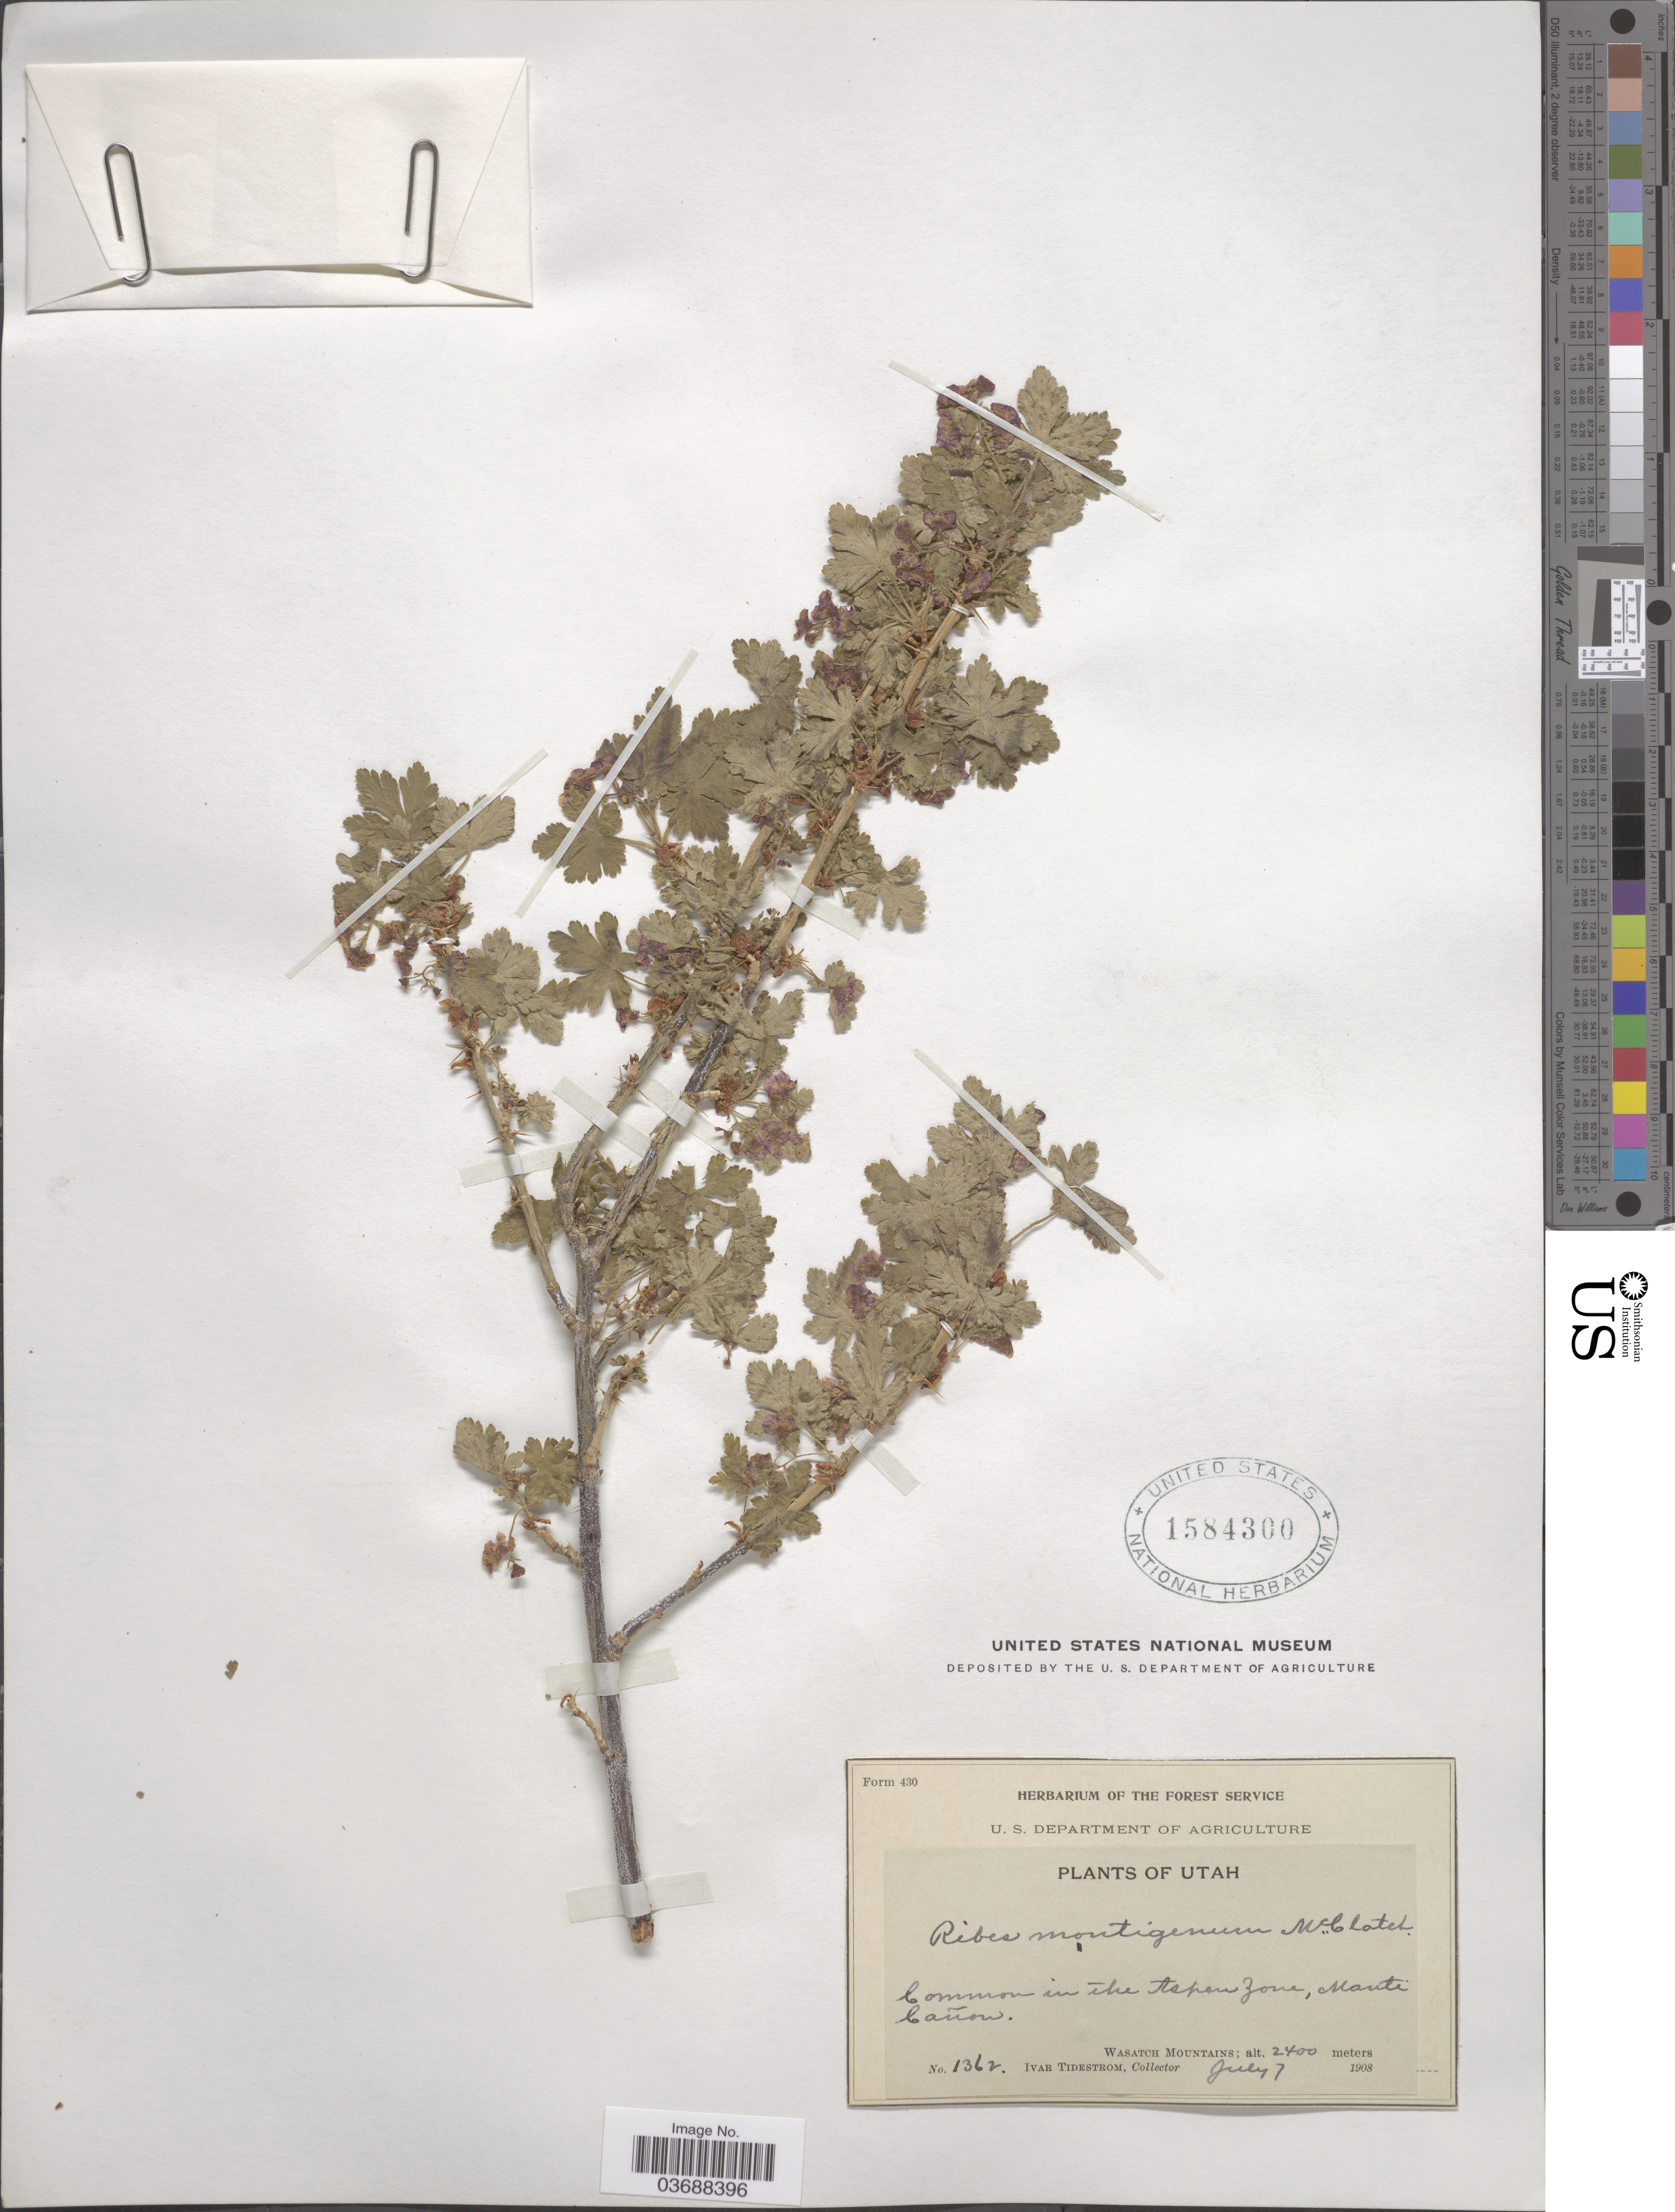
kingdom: Plantae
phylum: Tracheophyta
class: Magnoliopsida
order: Saxifragales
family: Grossulariaceae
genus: Ribes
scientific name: Ribes montigenum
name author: McClatchie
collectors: I. F. Tidestrom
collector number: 1362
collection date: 1908-07-07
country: United States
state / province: Utah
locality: In the Aspen Zone, Manti Cañon. Wasatch Mountains.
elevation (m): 2400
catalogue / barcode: US 1584300